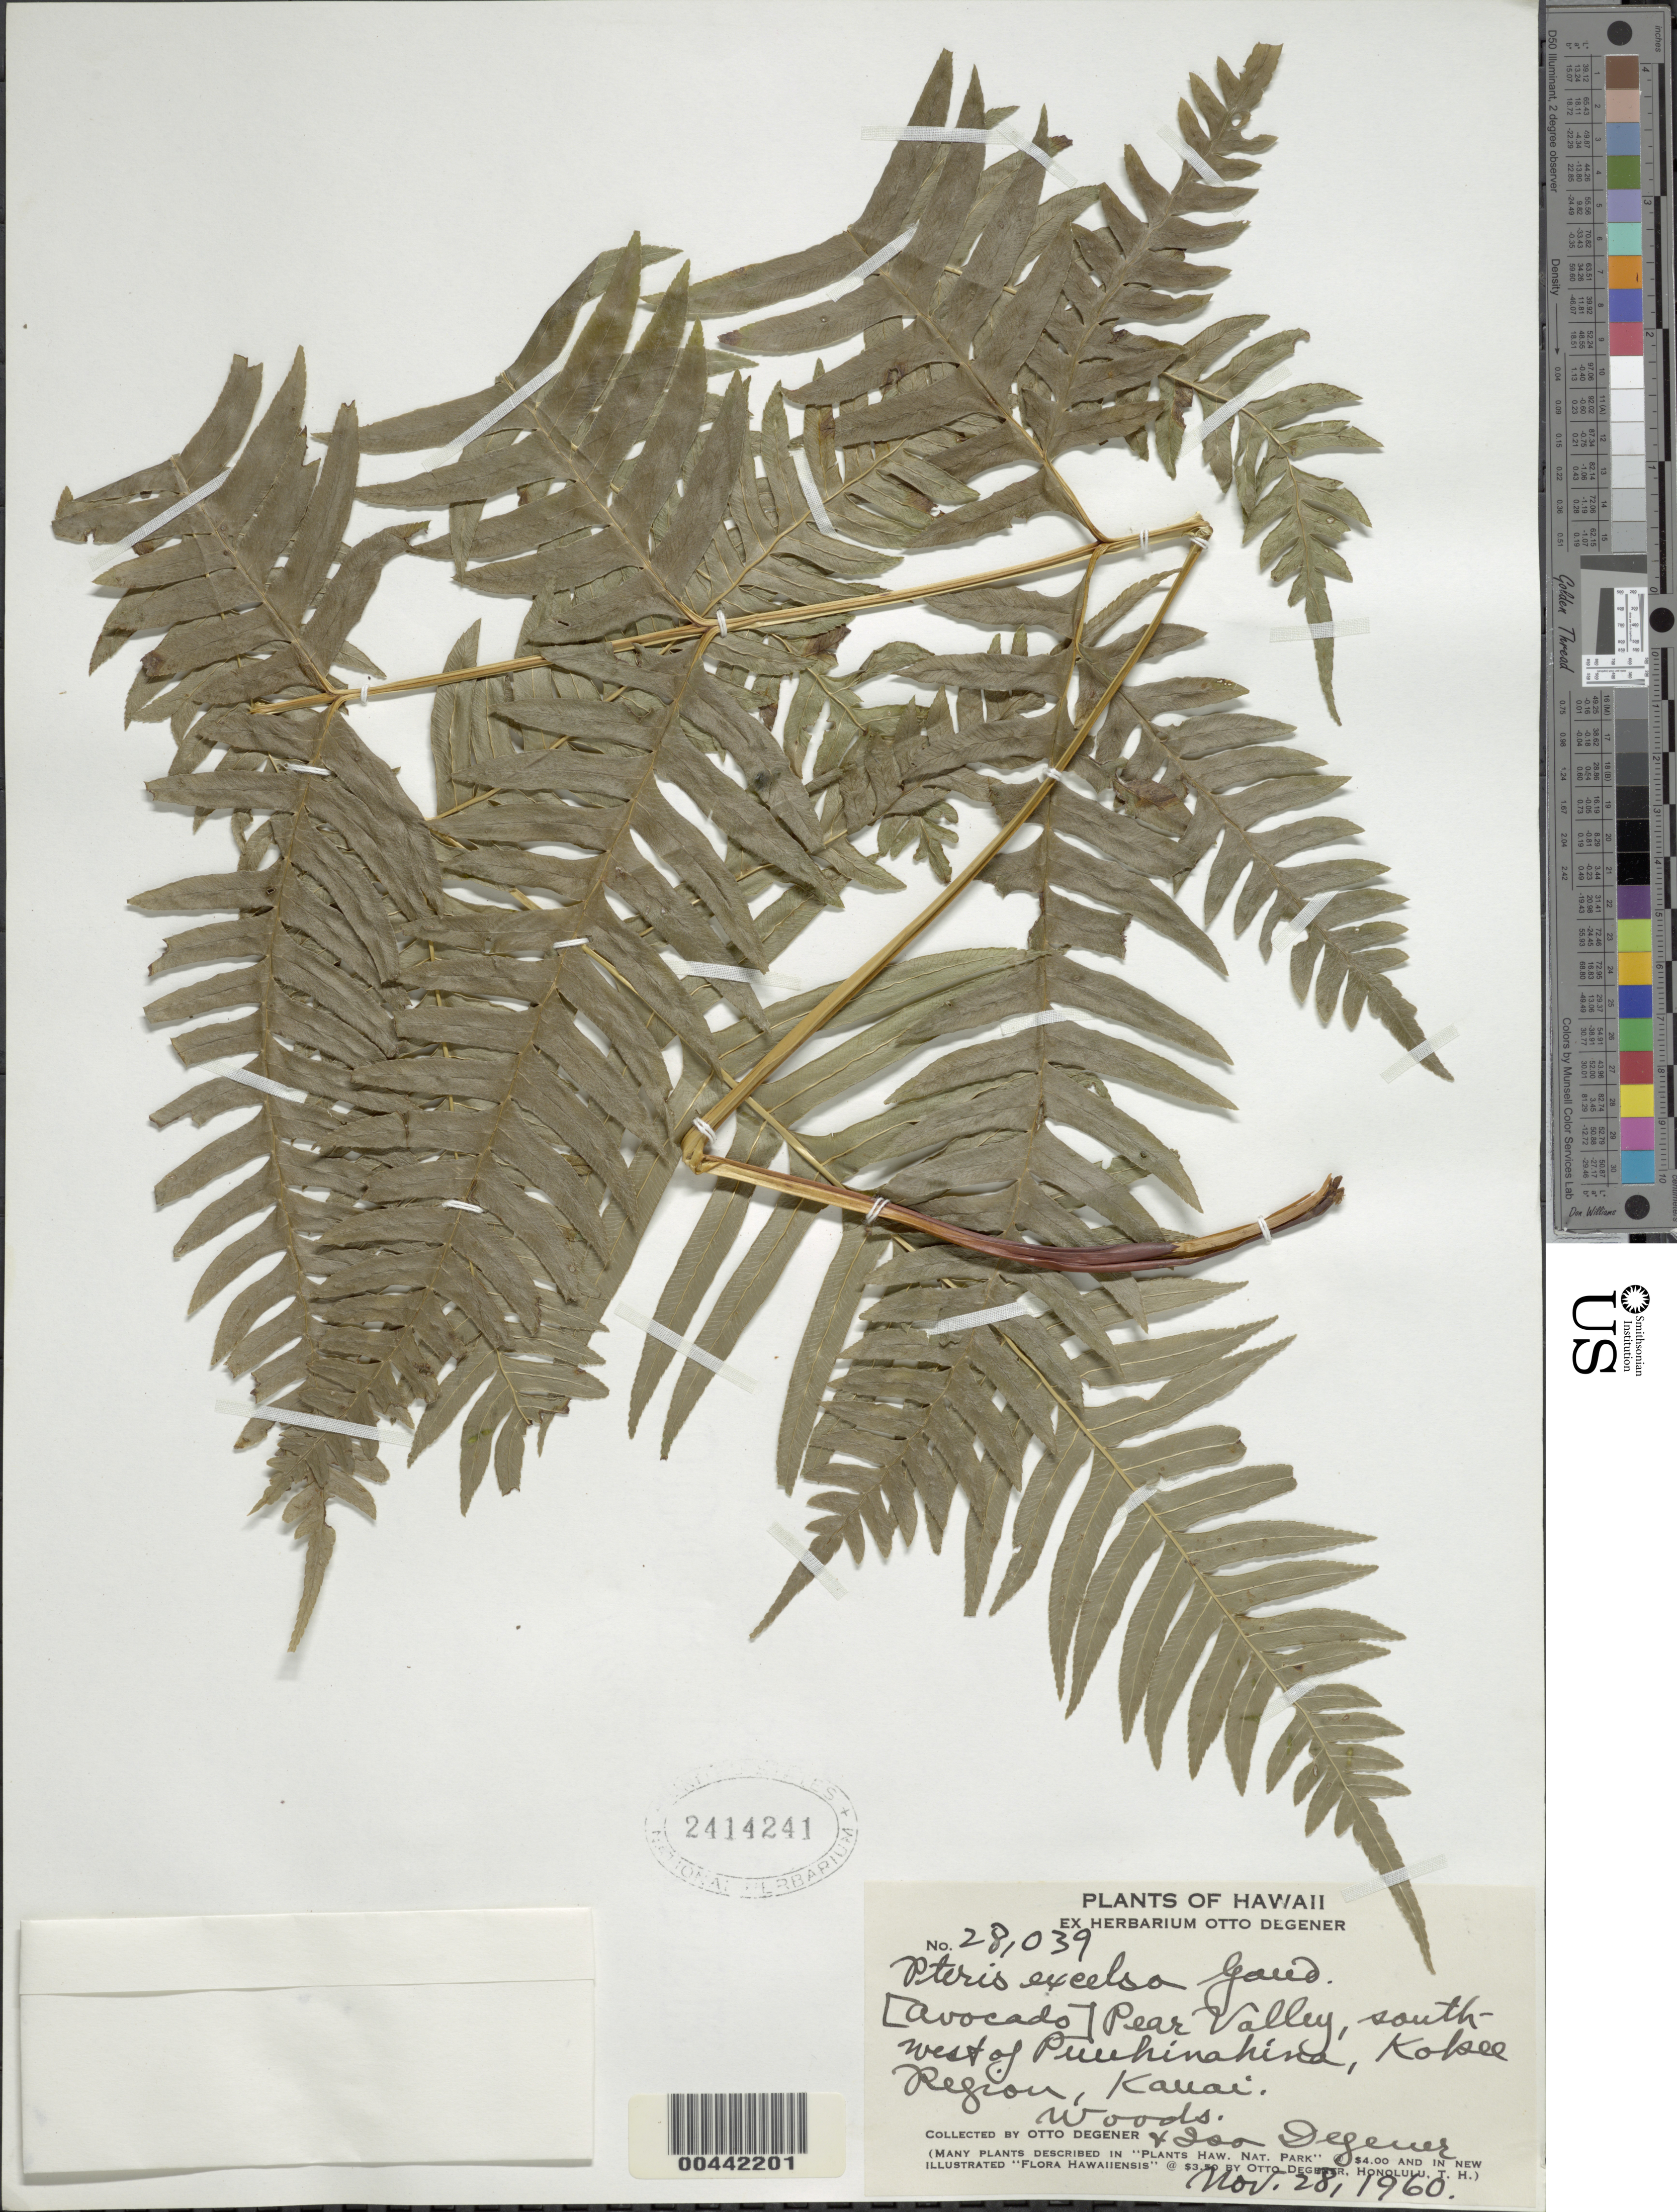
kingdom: Plantae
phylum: Tracheophyta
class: Polypodiopsida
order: Polypodiales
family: Pteridaceae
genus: Pteris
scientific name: Pteris terminalis var. terminalis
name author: Wall.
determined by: Wagner, W. L., (BOT), Smithsonian Institution - National Museum of Natural History (UNITED STATES)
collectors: O. Degener & I. Degener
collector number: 28039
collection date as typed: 28 Nov 1960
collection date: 1960-11-28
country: United States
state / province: Hawaii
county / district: Kauai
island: Kaua'i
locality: (Avocado) Pear Valley, SW of Puuhinahina, Kokee Region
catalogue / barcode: US 2414241